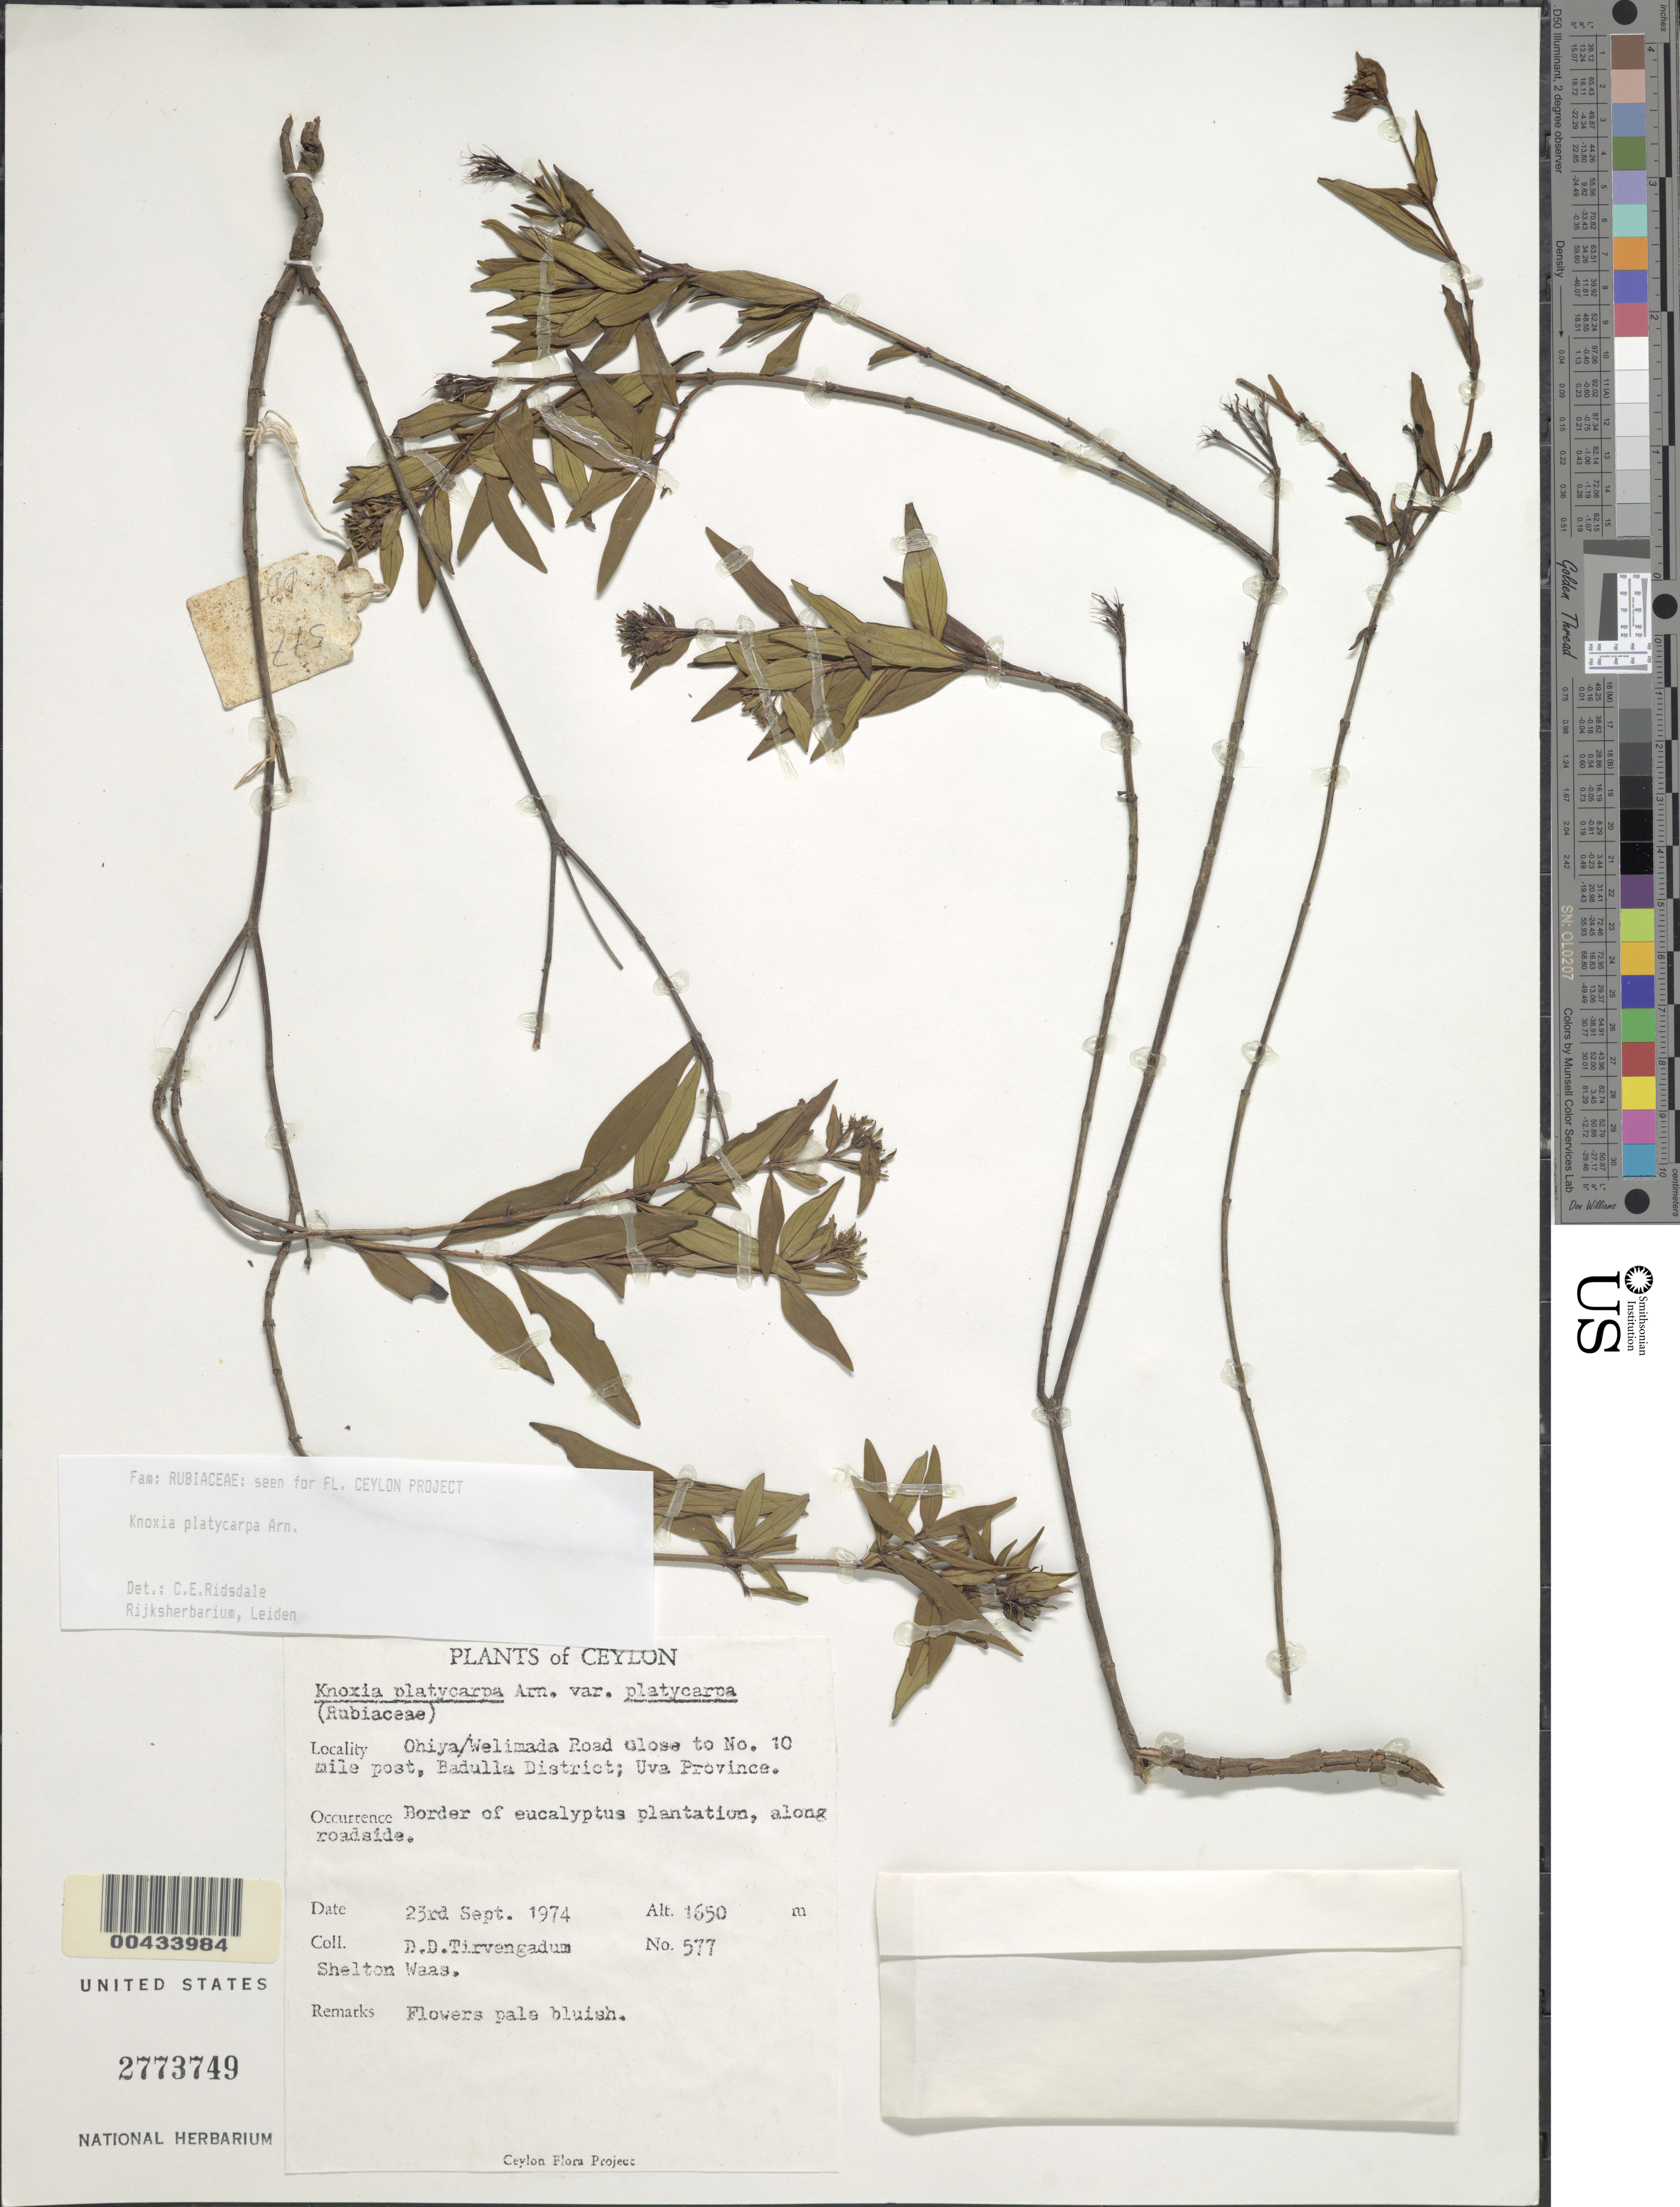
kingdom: Plantae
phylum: Tracheophyta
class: Magnoliopsida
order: Gentianales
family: Rubiaceae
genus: Knoxia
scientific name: Knoxia platycarpa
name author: Arn.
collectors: D. Tirvengadum & S. Waas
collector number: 577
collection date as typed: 23 Sep 1974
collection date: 1974-09-23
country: Sri Lanka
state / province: Uva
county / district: Badulla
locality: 10 mi post, Ohiya-Welimada Rd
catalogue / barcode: US 2773749